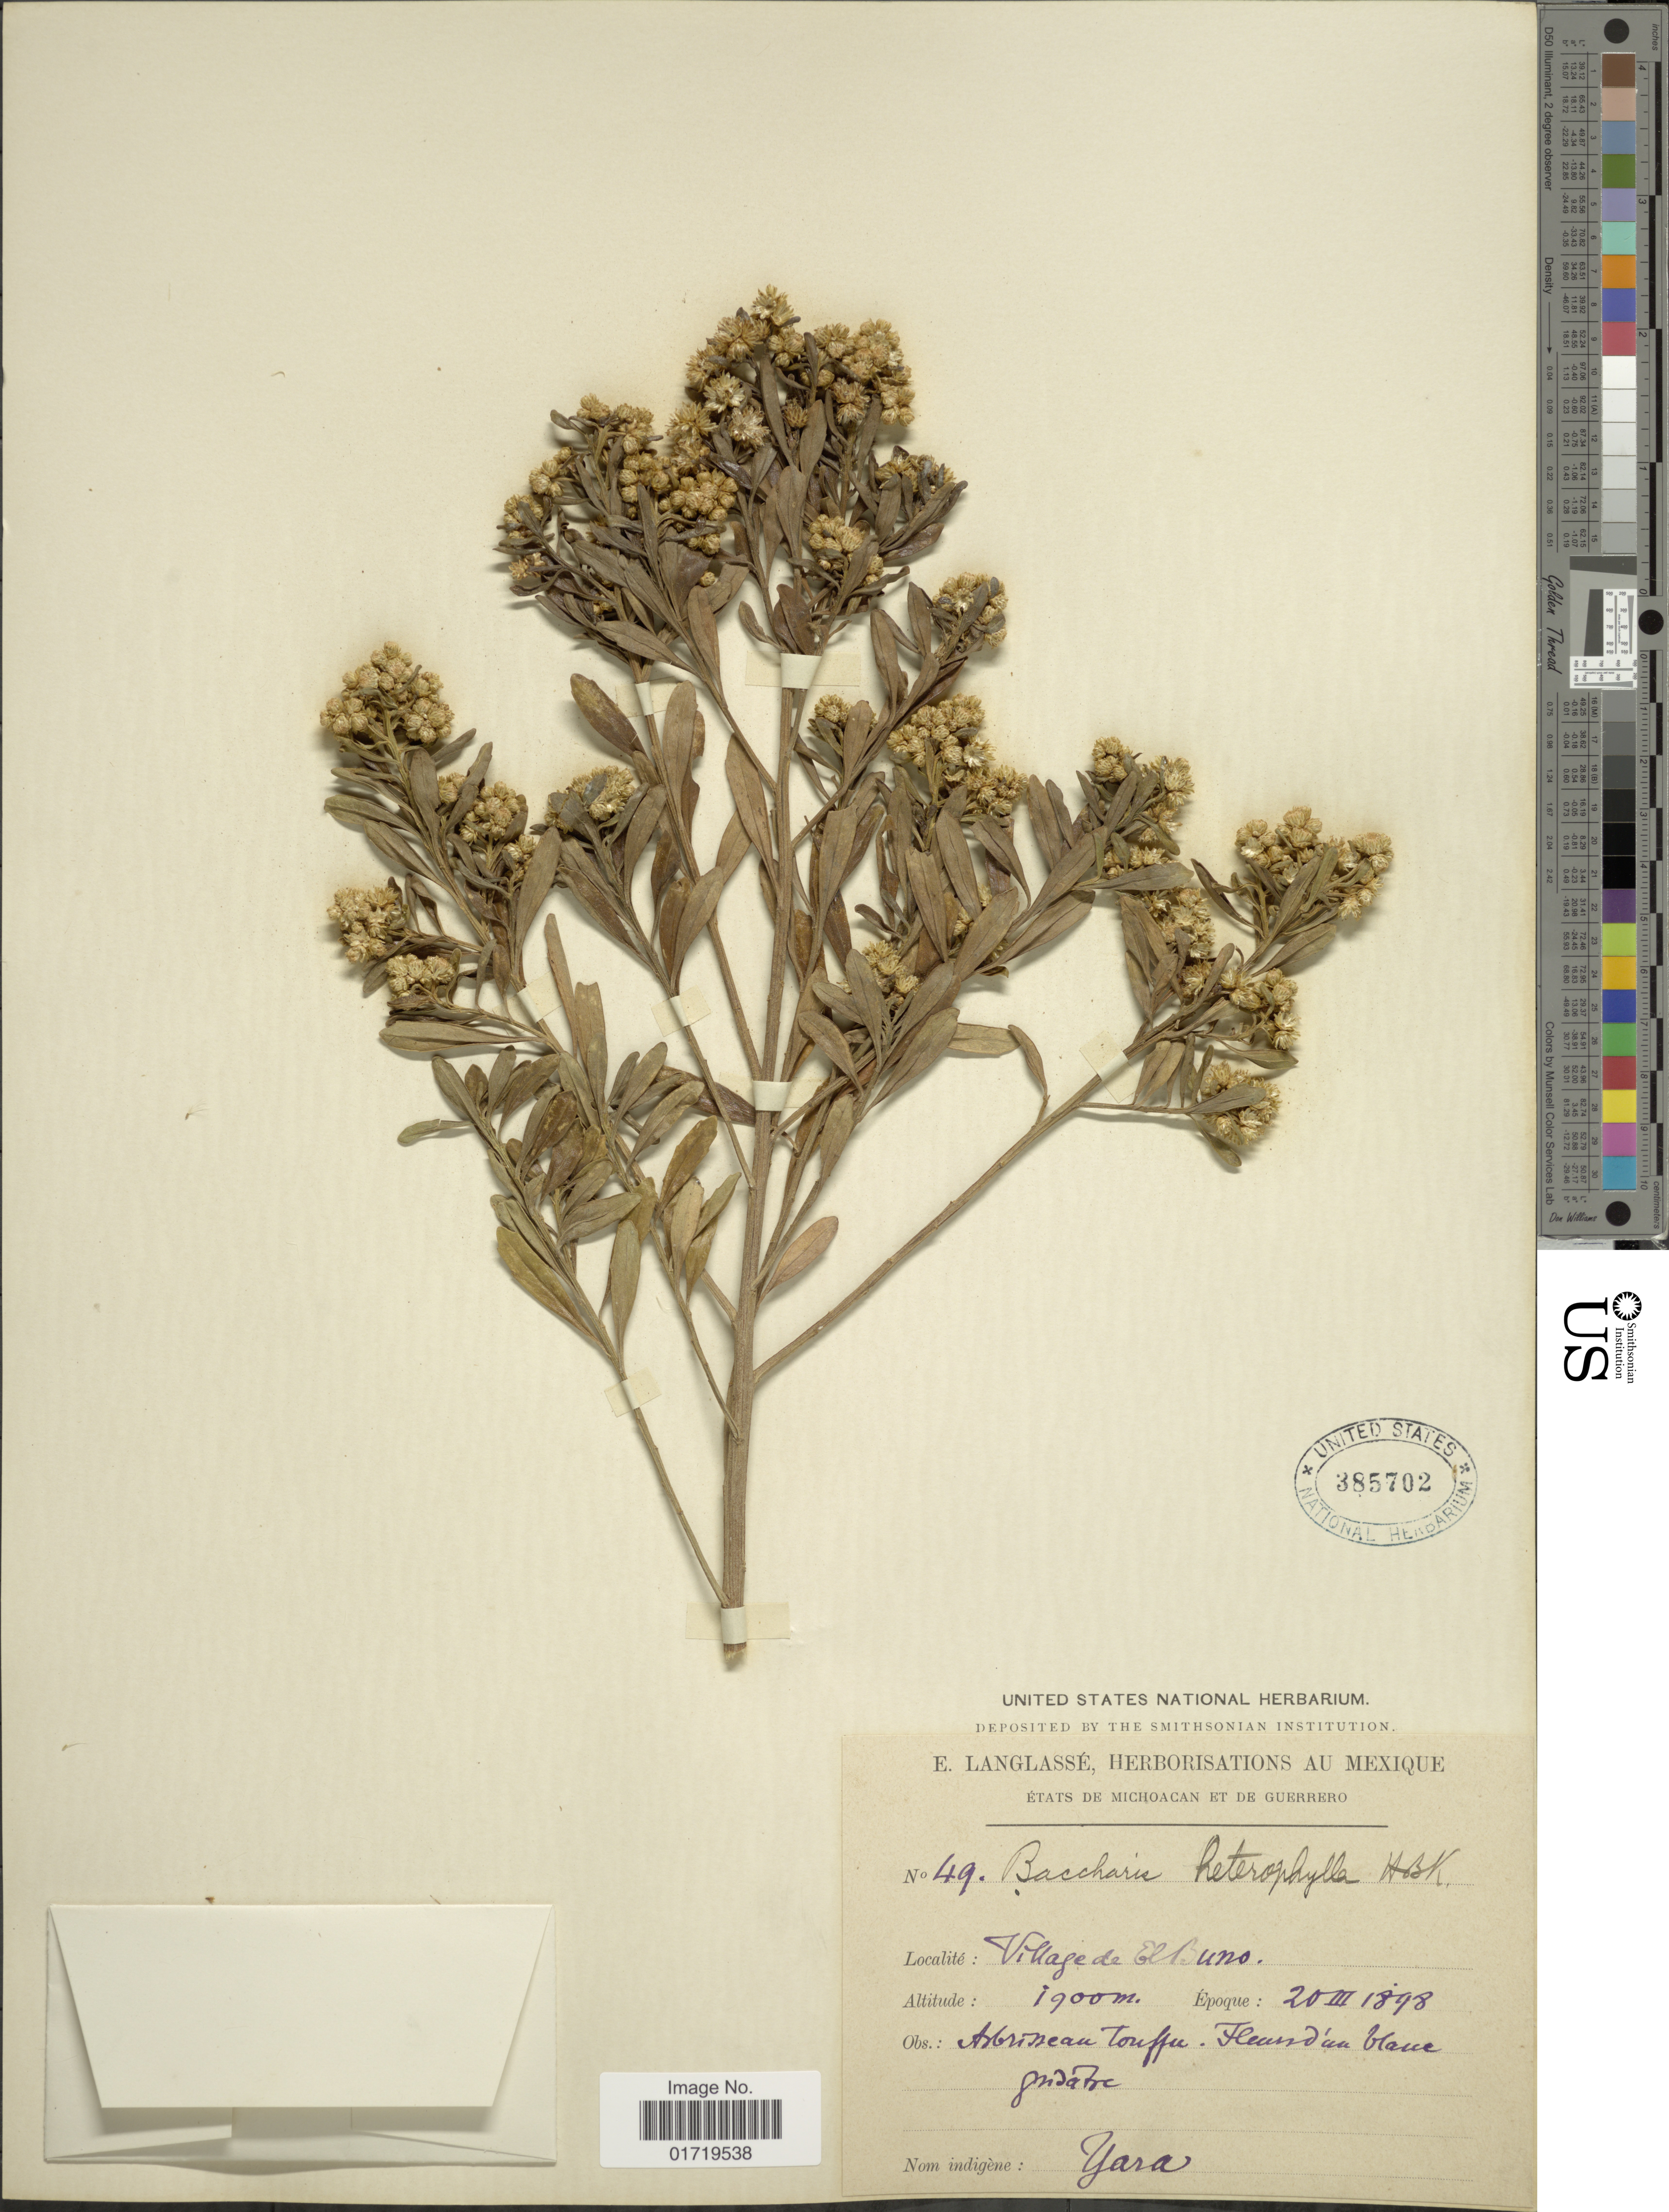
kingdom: Plantae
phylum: Tracheophyta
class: Magnoliopsida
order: Asterales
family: Asteraceae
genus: Baccharis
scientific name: Baccharis heterophylla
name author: Kunth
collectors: E. Langlassé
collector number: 49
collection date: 1898-03-20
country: Mexico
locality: Etats De Michoacan Et de Guerrero, Village de El Buno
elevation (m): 1900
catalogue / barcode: US 385702